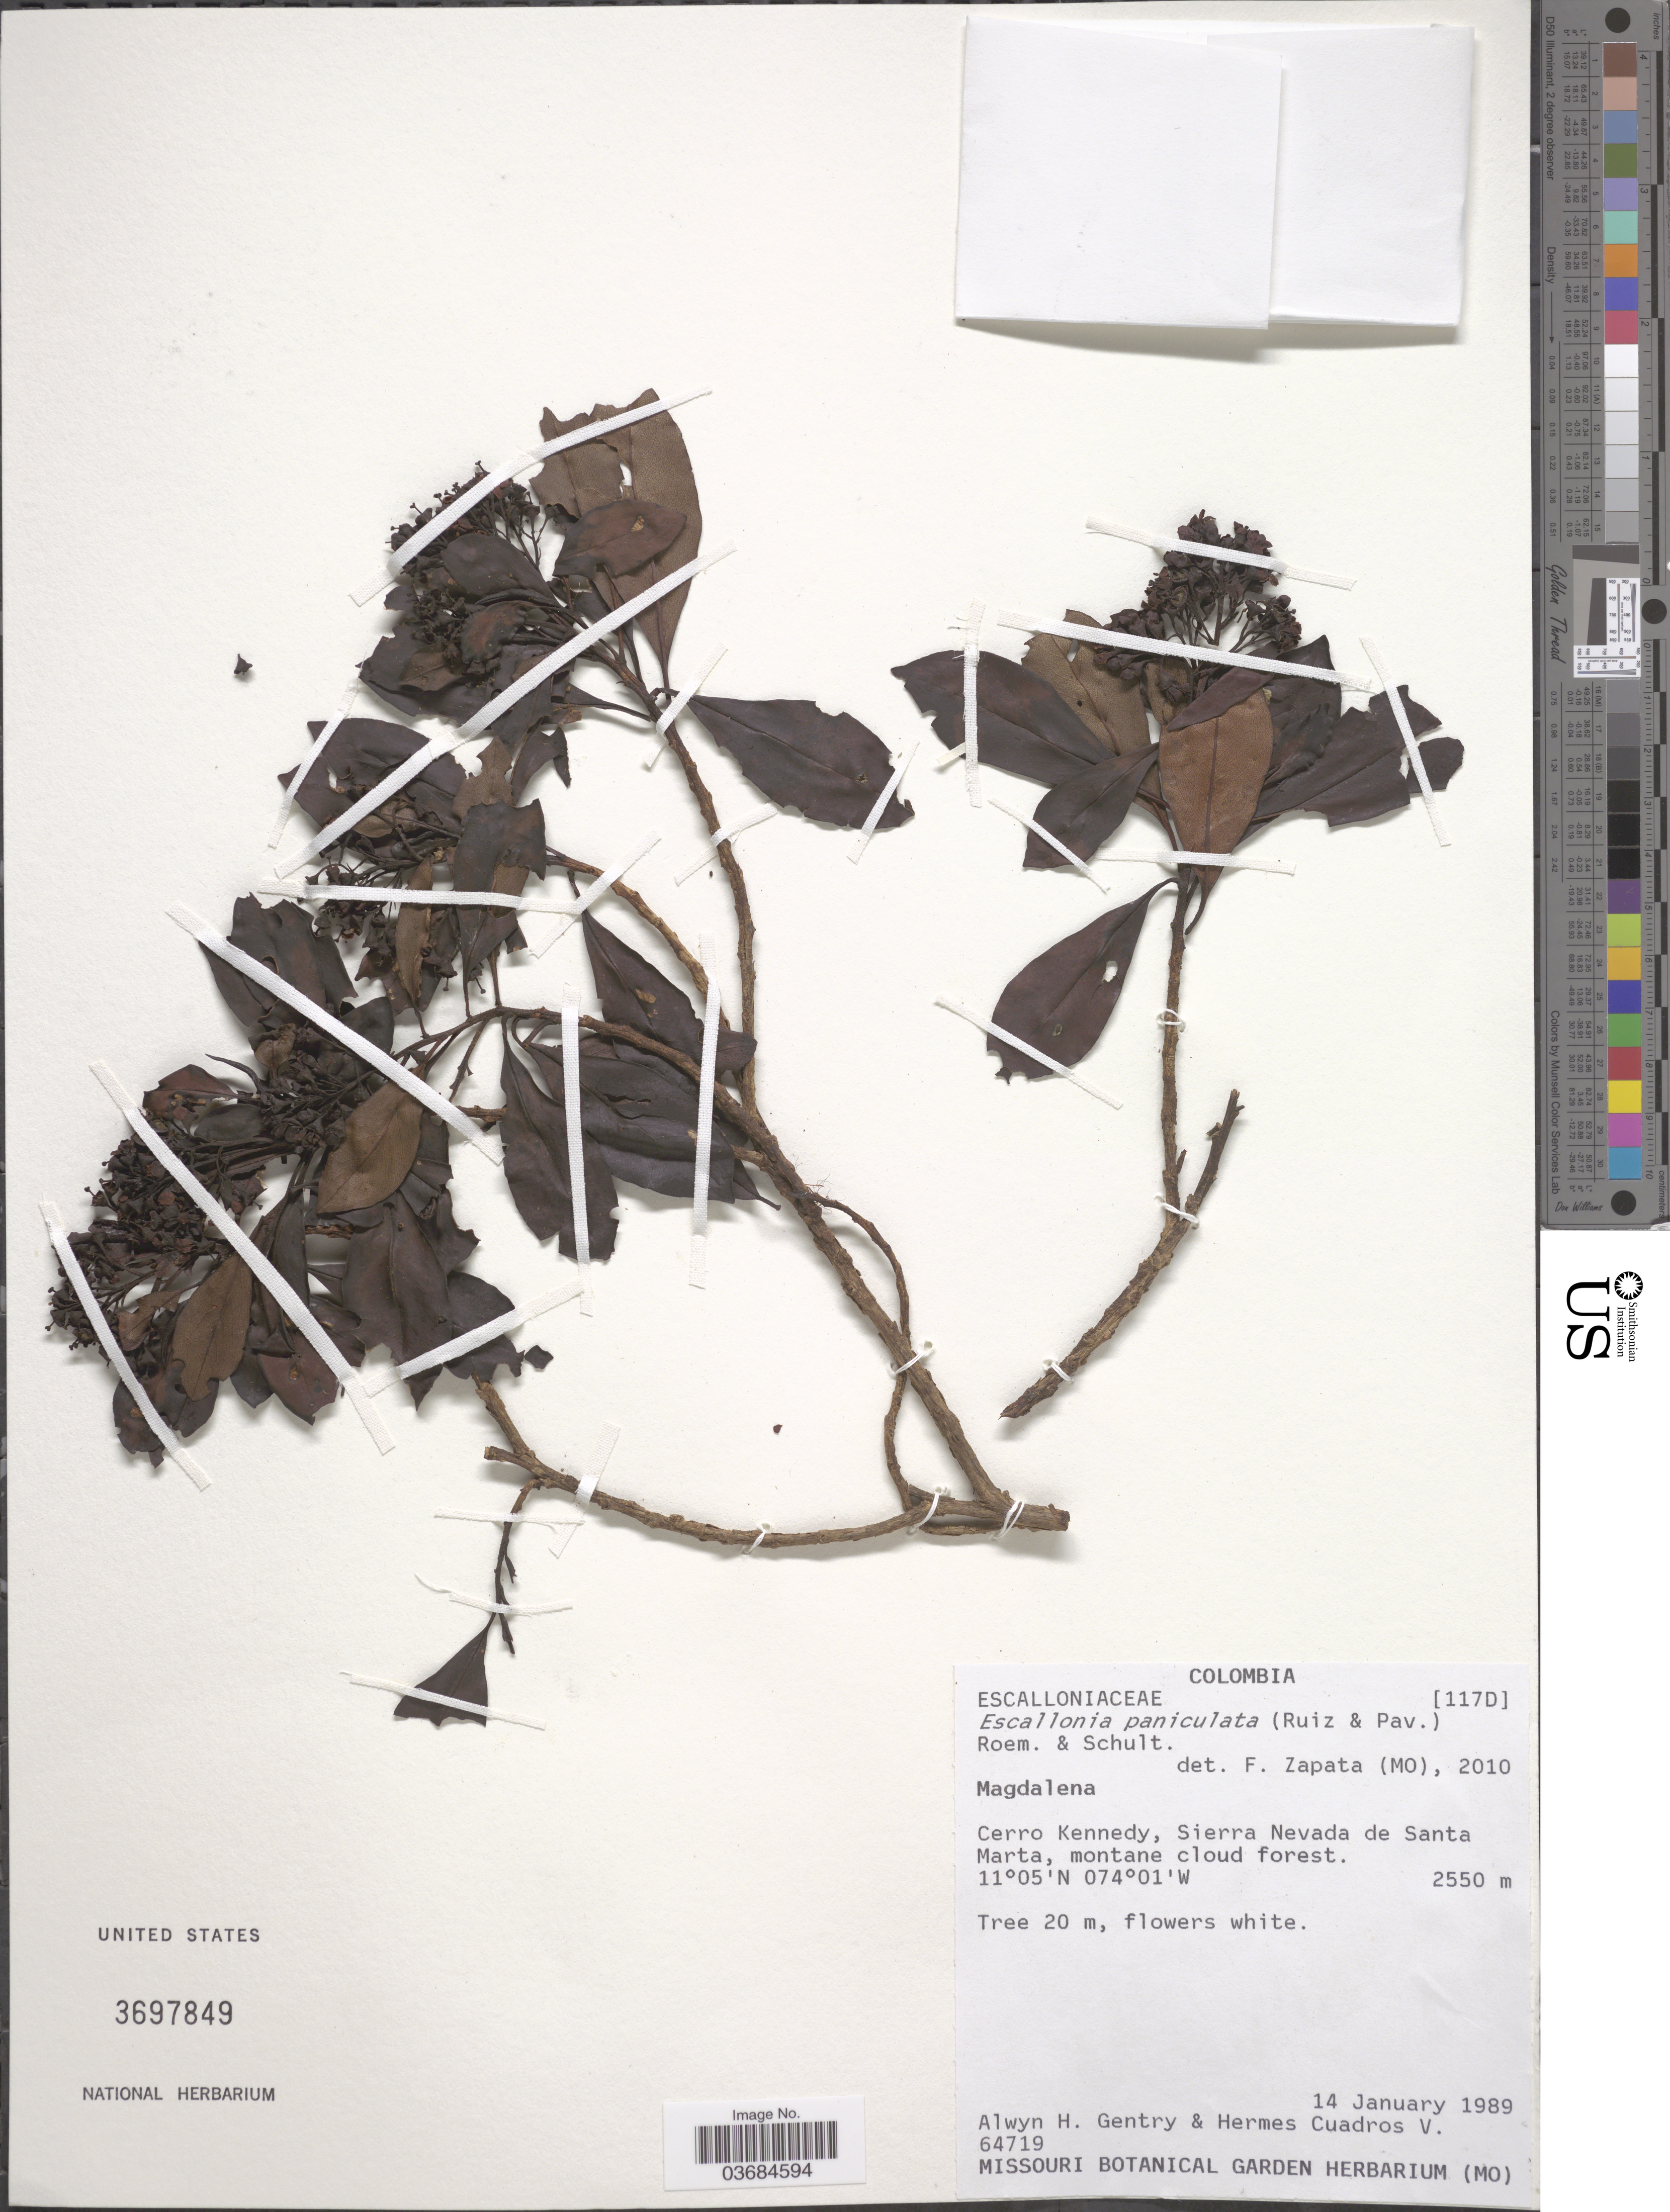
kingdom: Plantae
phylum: Tracheophyta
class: Magnoliopsida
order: Escalloniales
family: Escalloniaceae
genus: Escallonia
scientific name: Escallonia paniculata var. paniculata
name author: (Ruiz & Pav.) Roem. & Schult.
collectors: A. H. Gentry & H. Cuadros V.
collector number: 64719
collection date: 1989-01-14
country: Colombia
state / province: Magdalena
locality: Cerro Kennedy, Sierra Nevada de Santa Marta, montane cloud forest.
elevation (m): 2550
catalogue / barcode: US 3697849